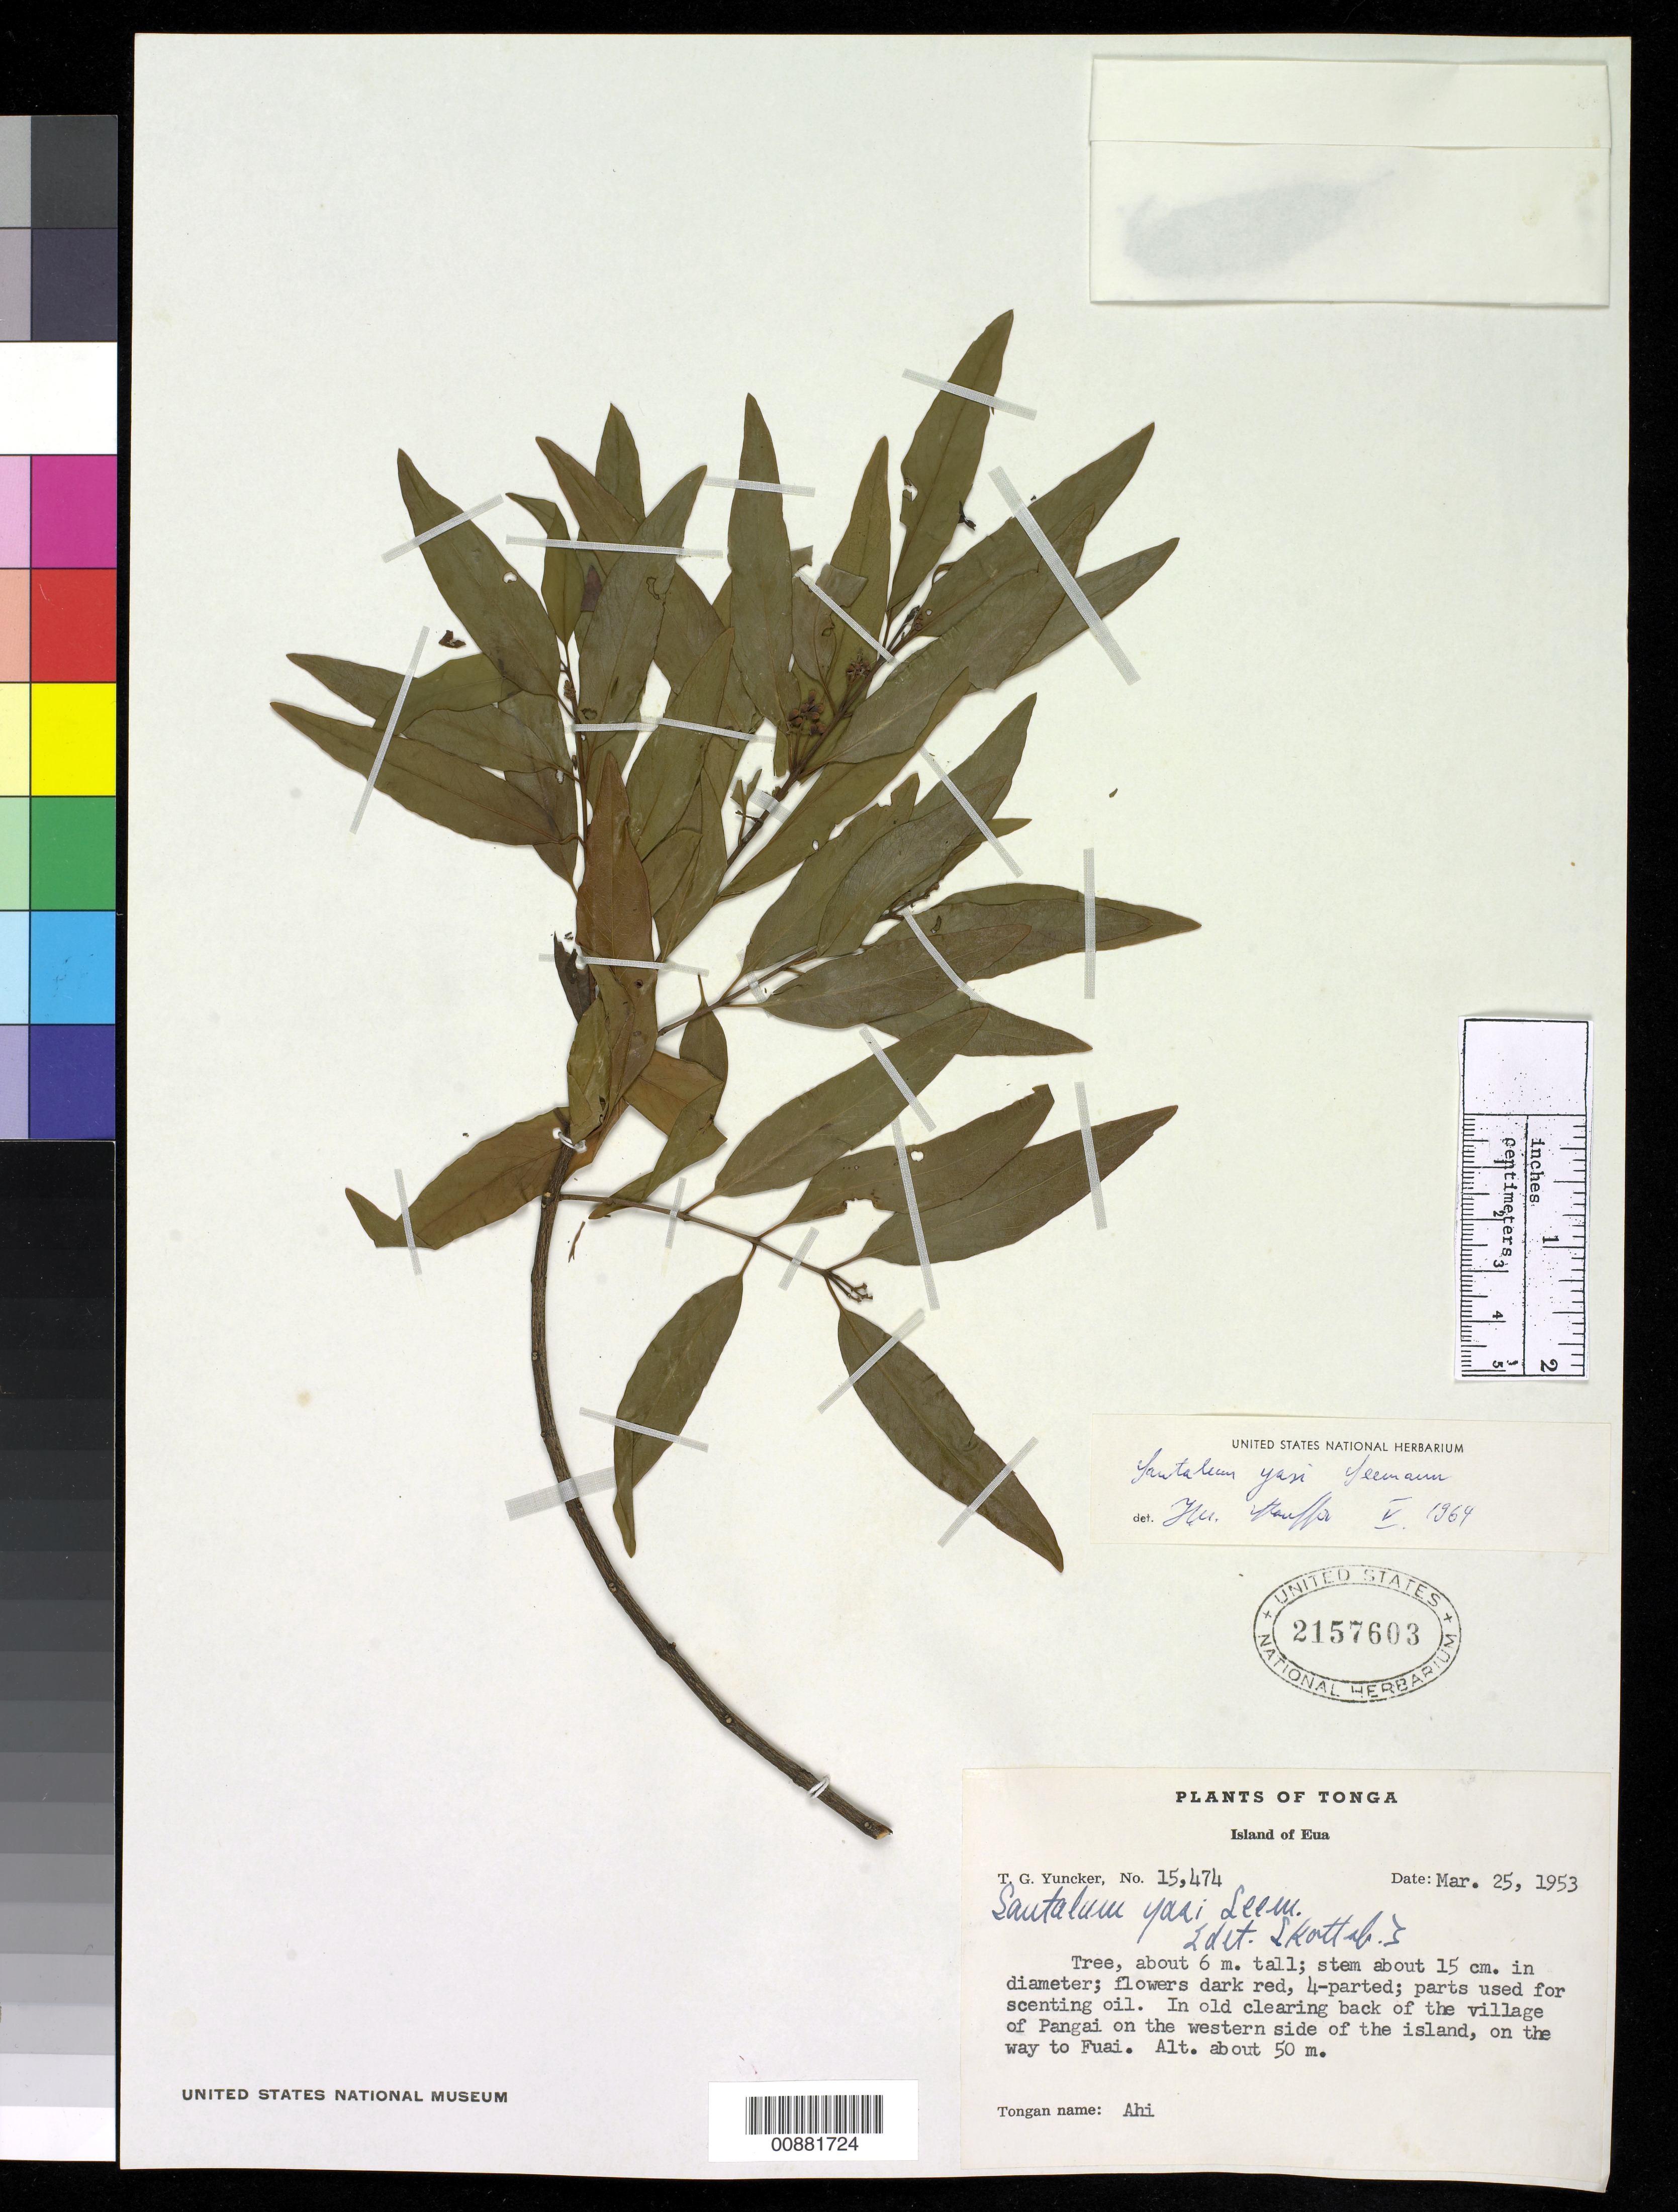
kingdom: Plantae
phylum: Tracheophyta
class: Magnoliopsida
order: Santalales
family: Santalaceae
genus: Santalum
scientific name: Santalum yasi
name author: Seem.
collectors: T. G. Yuncker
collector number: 15474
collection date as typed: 25 Mar 1953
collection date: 1953-03-25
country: Tonga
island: Eua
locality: In old clearing back of the village of Pangai on the W side of the island, on the way to Fuai.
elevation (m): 50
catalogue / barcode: US 2157603